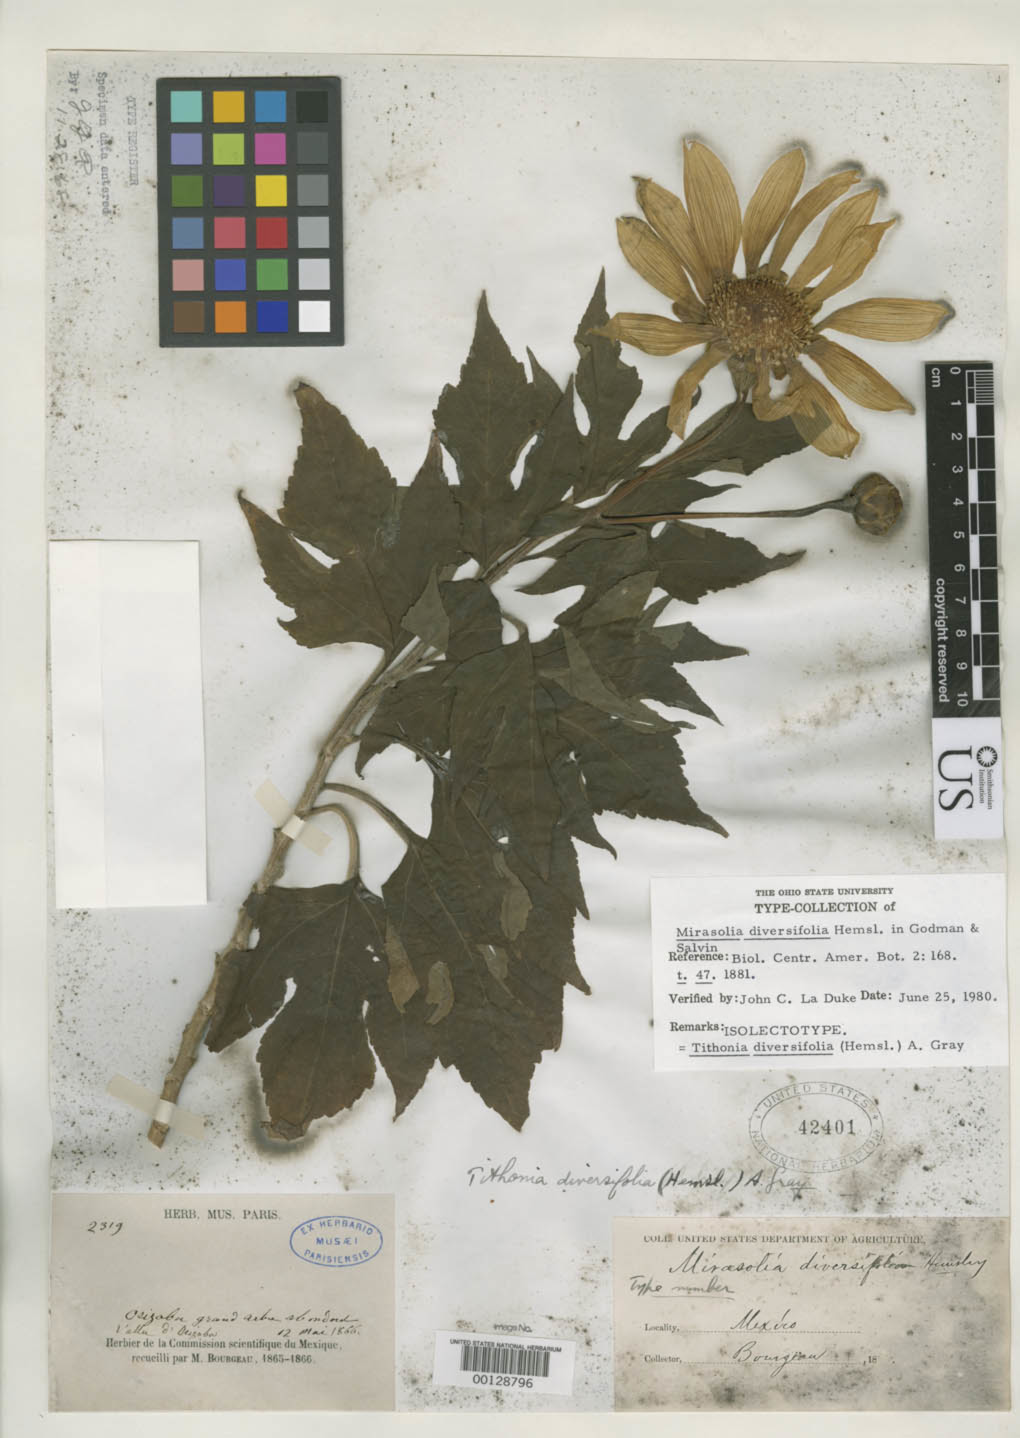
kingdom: Plantae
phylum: Tracheophyta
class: Magnoliopsida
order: Asterales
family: Asteraceae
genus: Mirasolia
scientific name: Mirasolia diversifolia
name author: Hemsl.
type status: Isolectotype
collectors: E. Bourgeau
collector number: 2319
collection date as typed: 12 May 1866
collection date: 1866-05-12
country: Mexico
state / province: Veracruz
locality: Valley of Orizaba.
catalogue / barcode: US 42401